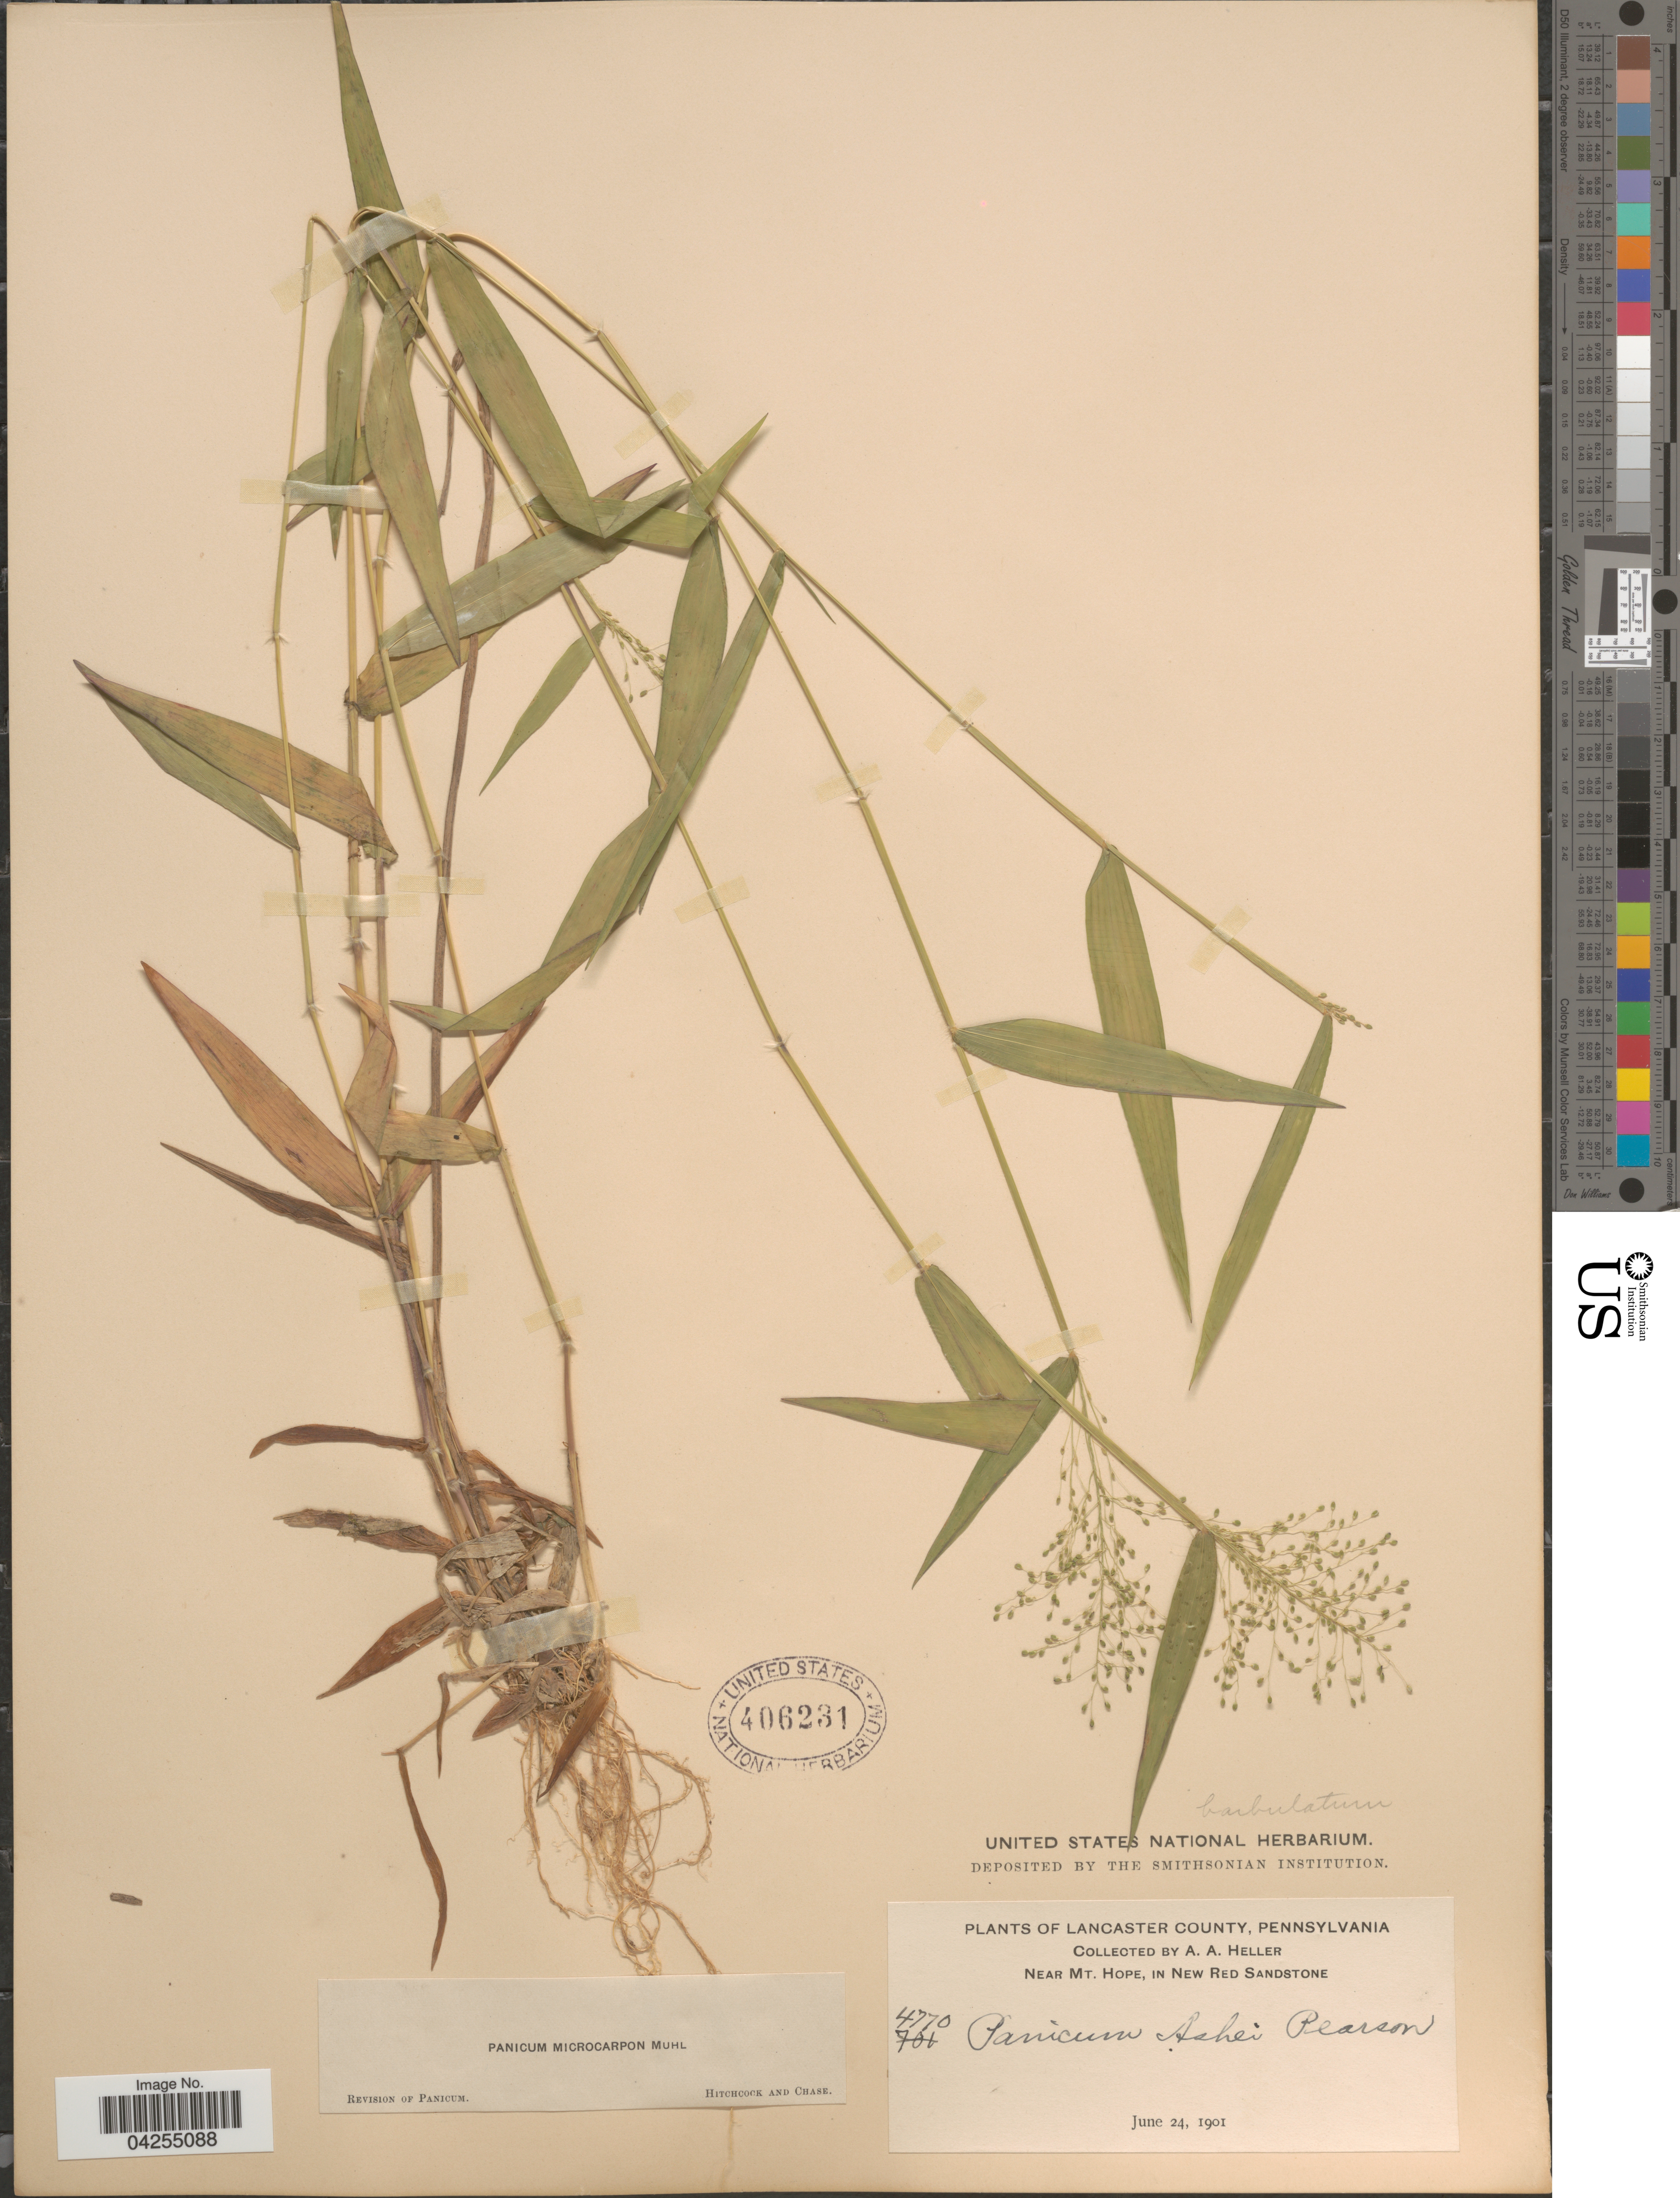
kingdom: Plantae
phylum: Tracheophyta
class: Liliopsida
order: Poales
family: Poaceae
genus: Dichanthelium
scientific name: Dichanthelium dichotomum var. dichotomum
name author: (L.) Gould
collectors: A. A. Heller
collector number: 4770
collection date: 1901-06-24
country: United States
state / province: Pennsylvania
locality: Lancaster County. Near Mt. Hope, in New Red Sandstone.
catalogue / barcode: US 406231